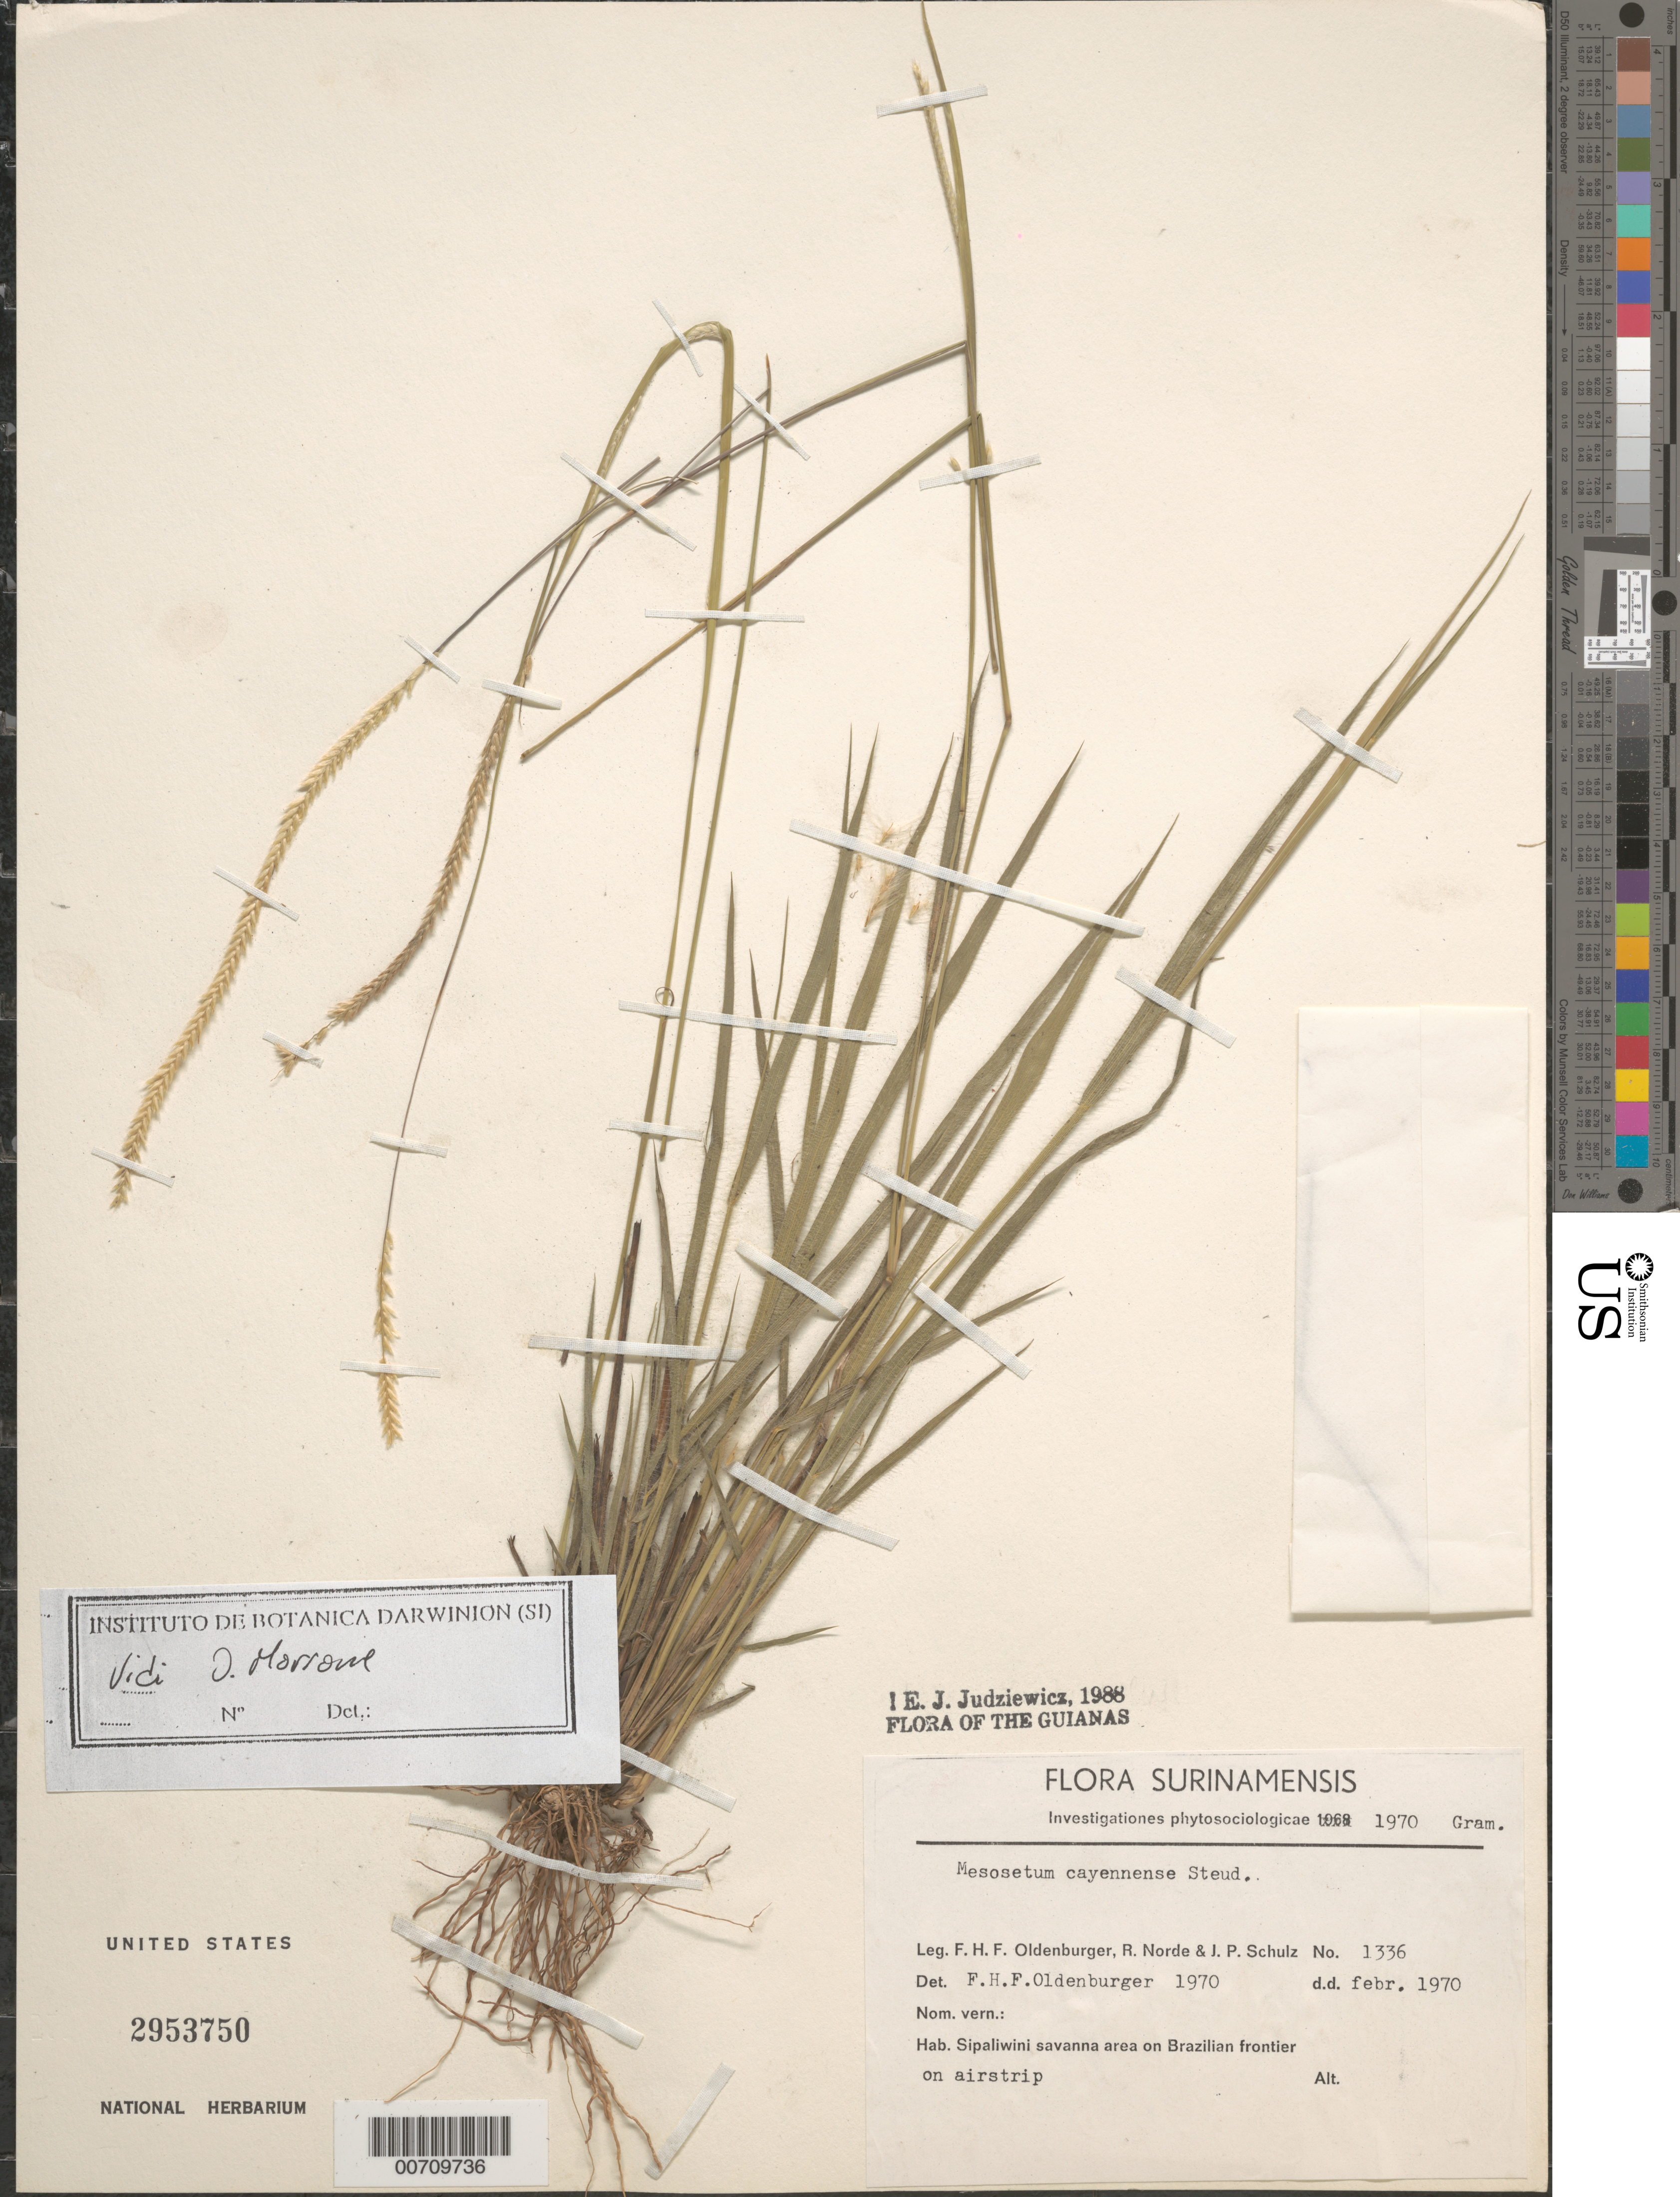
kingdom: Plantae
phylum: Tracheophyta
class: Liliopsida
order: Poales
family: Poaceae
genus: Mesosetum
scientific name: Mesosetum cayennense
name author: Steud.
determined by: Judziewicz, E. J.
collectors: F. Oldenburger, R. Norde & J. P. Schulz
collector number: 1336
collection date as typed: Feb-70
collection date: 1970-02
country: Suriname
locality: Sipaliwini Savanna, Brazilian frontier, beside airstrip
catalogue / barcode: US 2953750